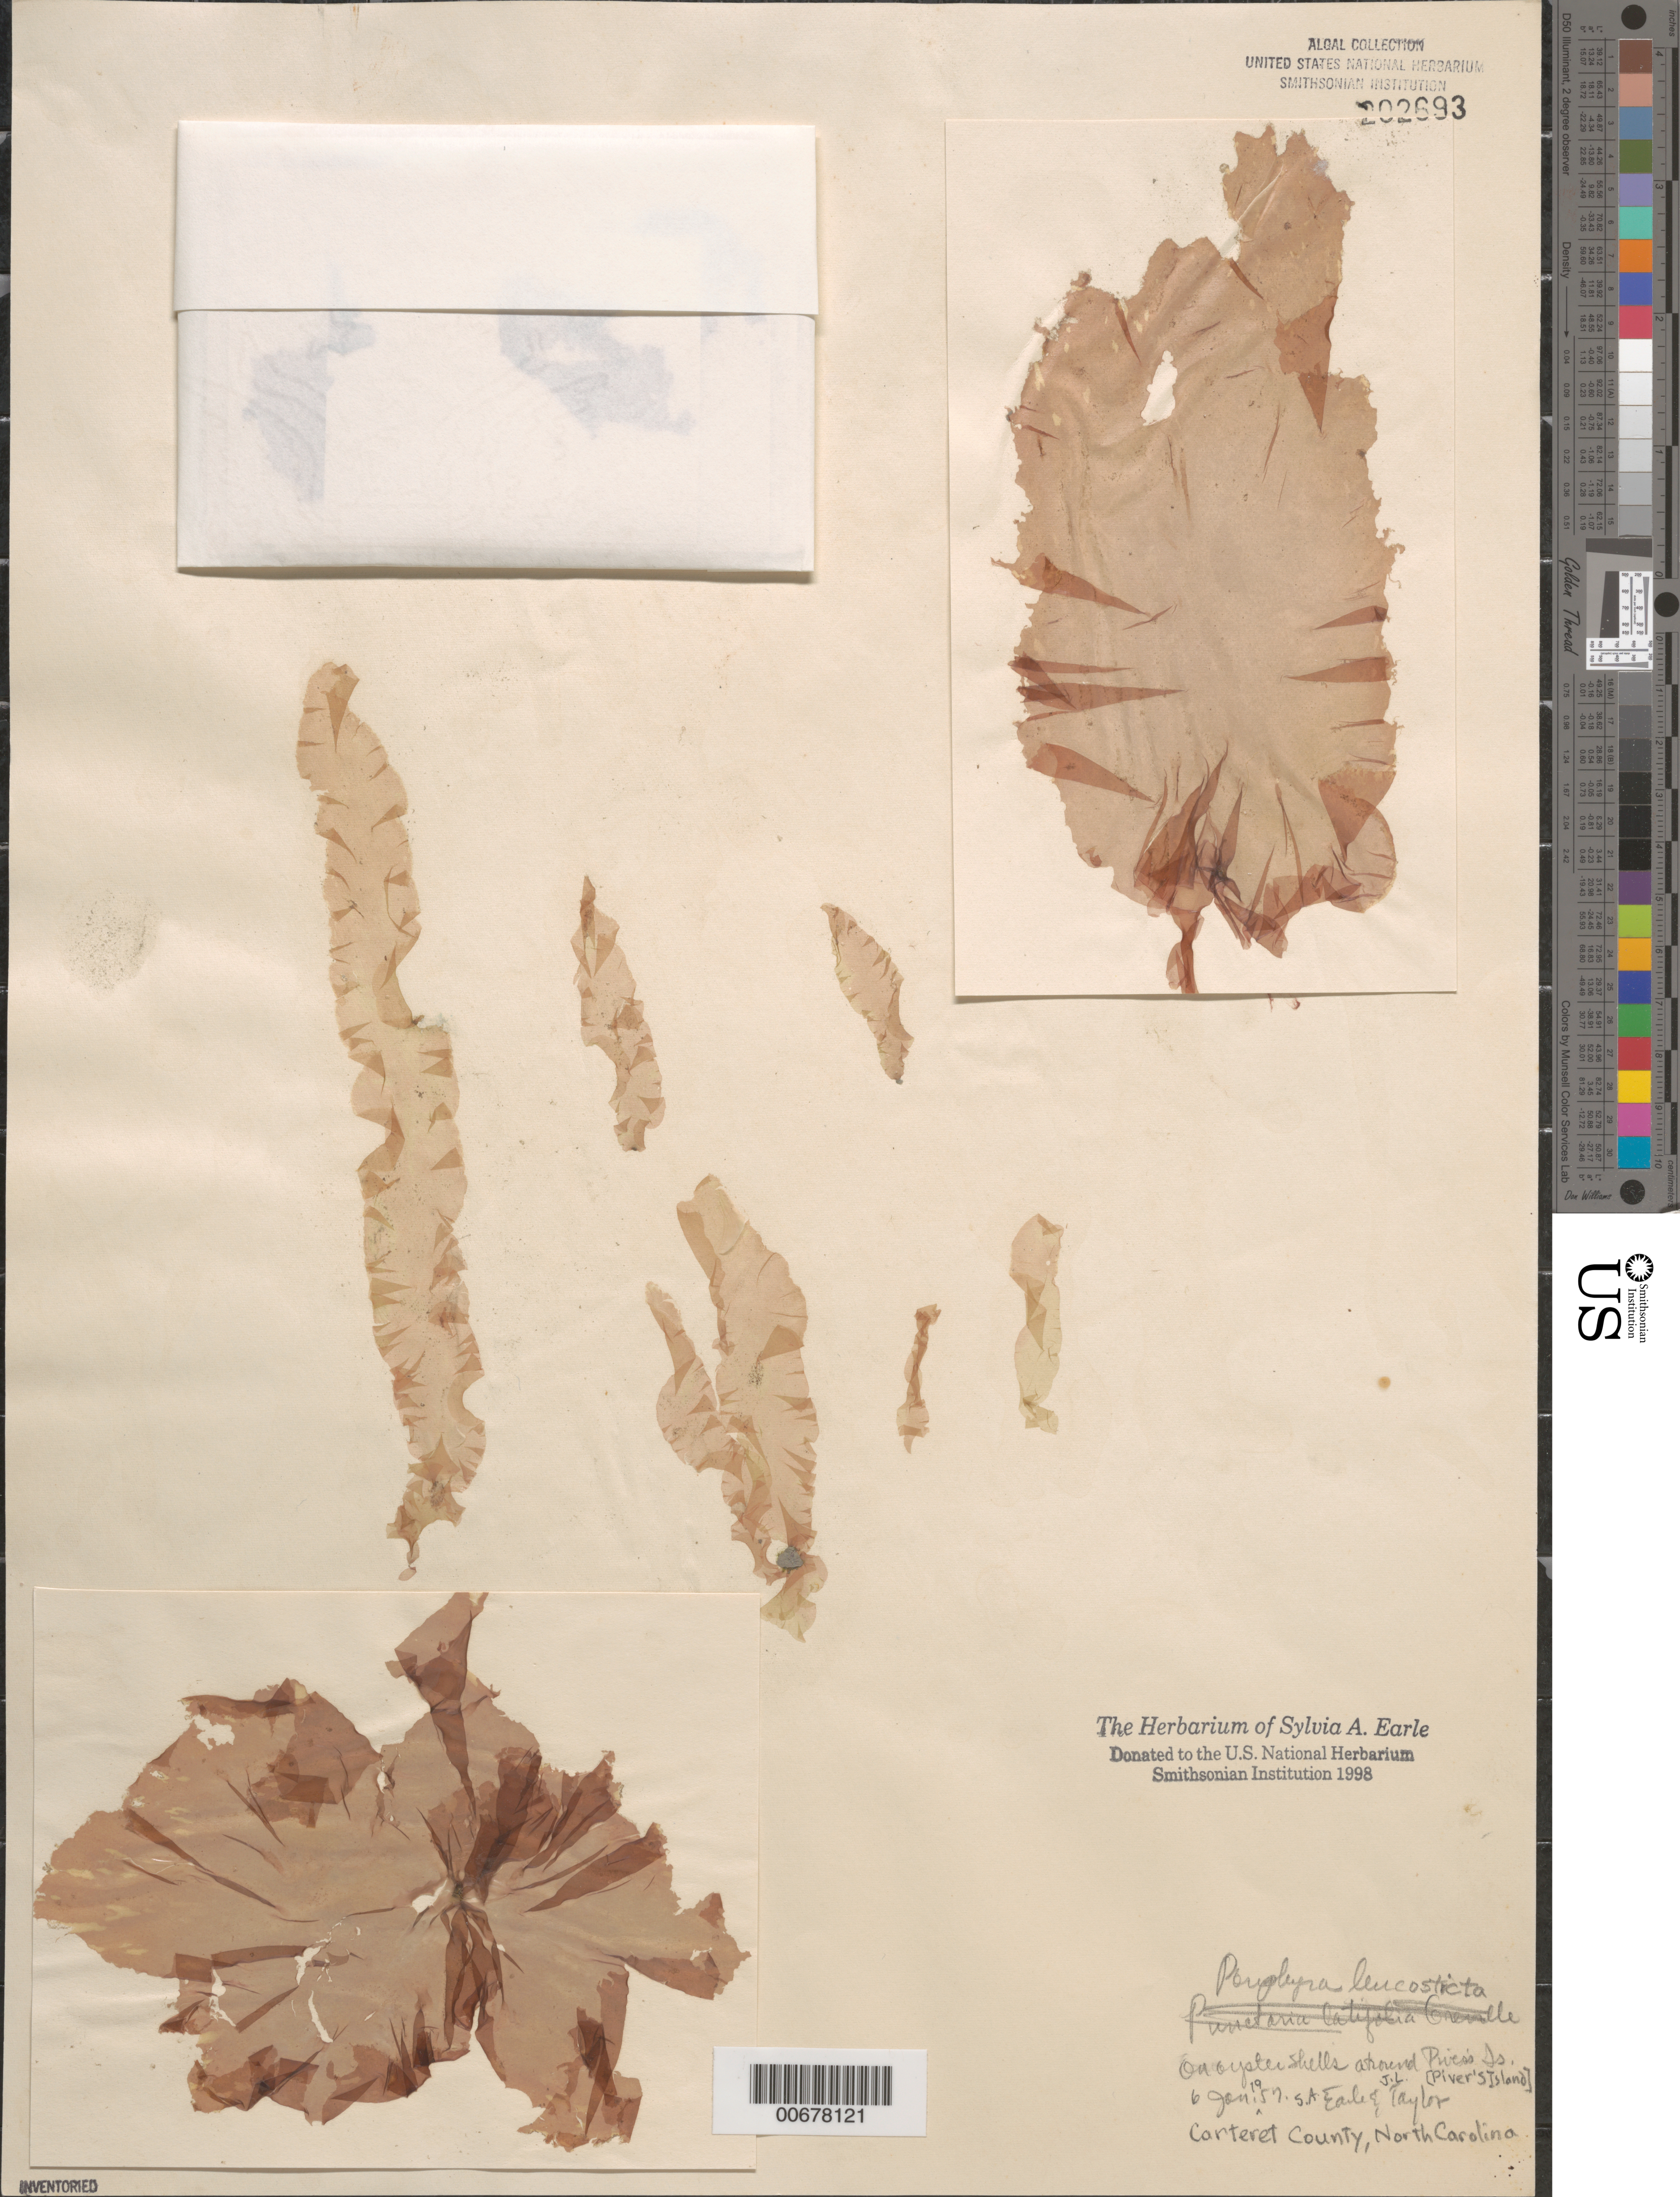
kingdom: Plantae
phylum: Rhodophyta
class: Bangiophyceae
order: Bangiales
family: Bangiaceae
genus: Pyropia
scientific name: Pyropia leucosticta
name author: (Thuret) Neefus & J. Brodie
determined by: Algae name updating Project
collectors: S. A. Earle & J. L. Taylor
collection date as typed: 06 Jan 1957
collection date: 1957-01-06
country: United States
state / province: North Carolina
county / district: Carteret County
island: Pivers Island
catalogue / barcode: US 202693